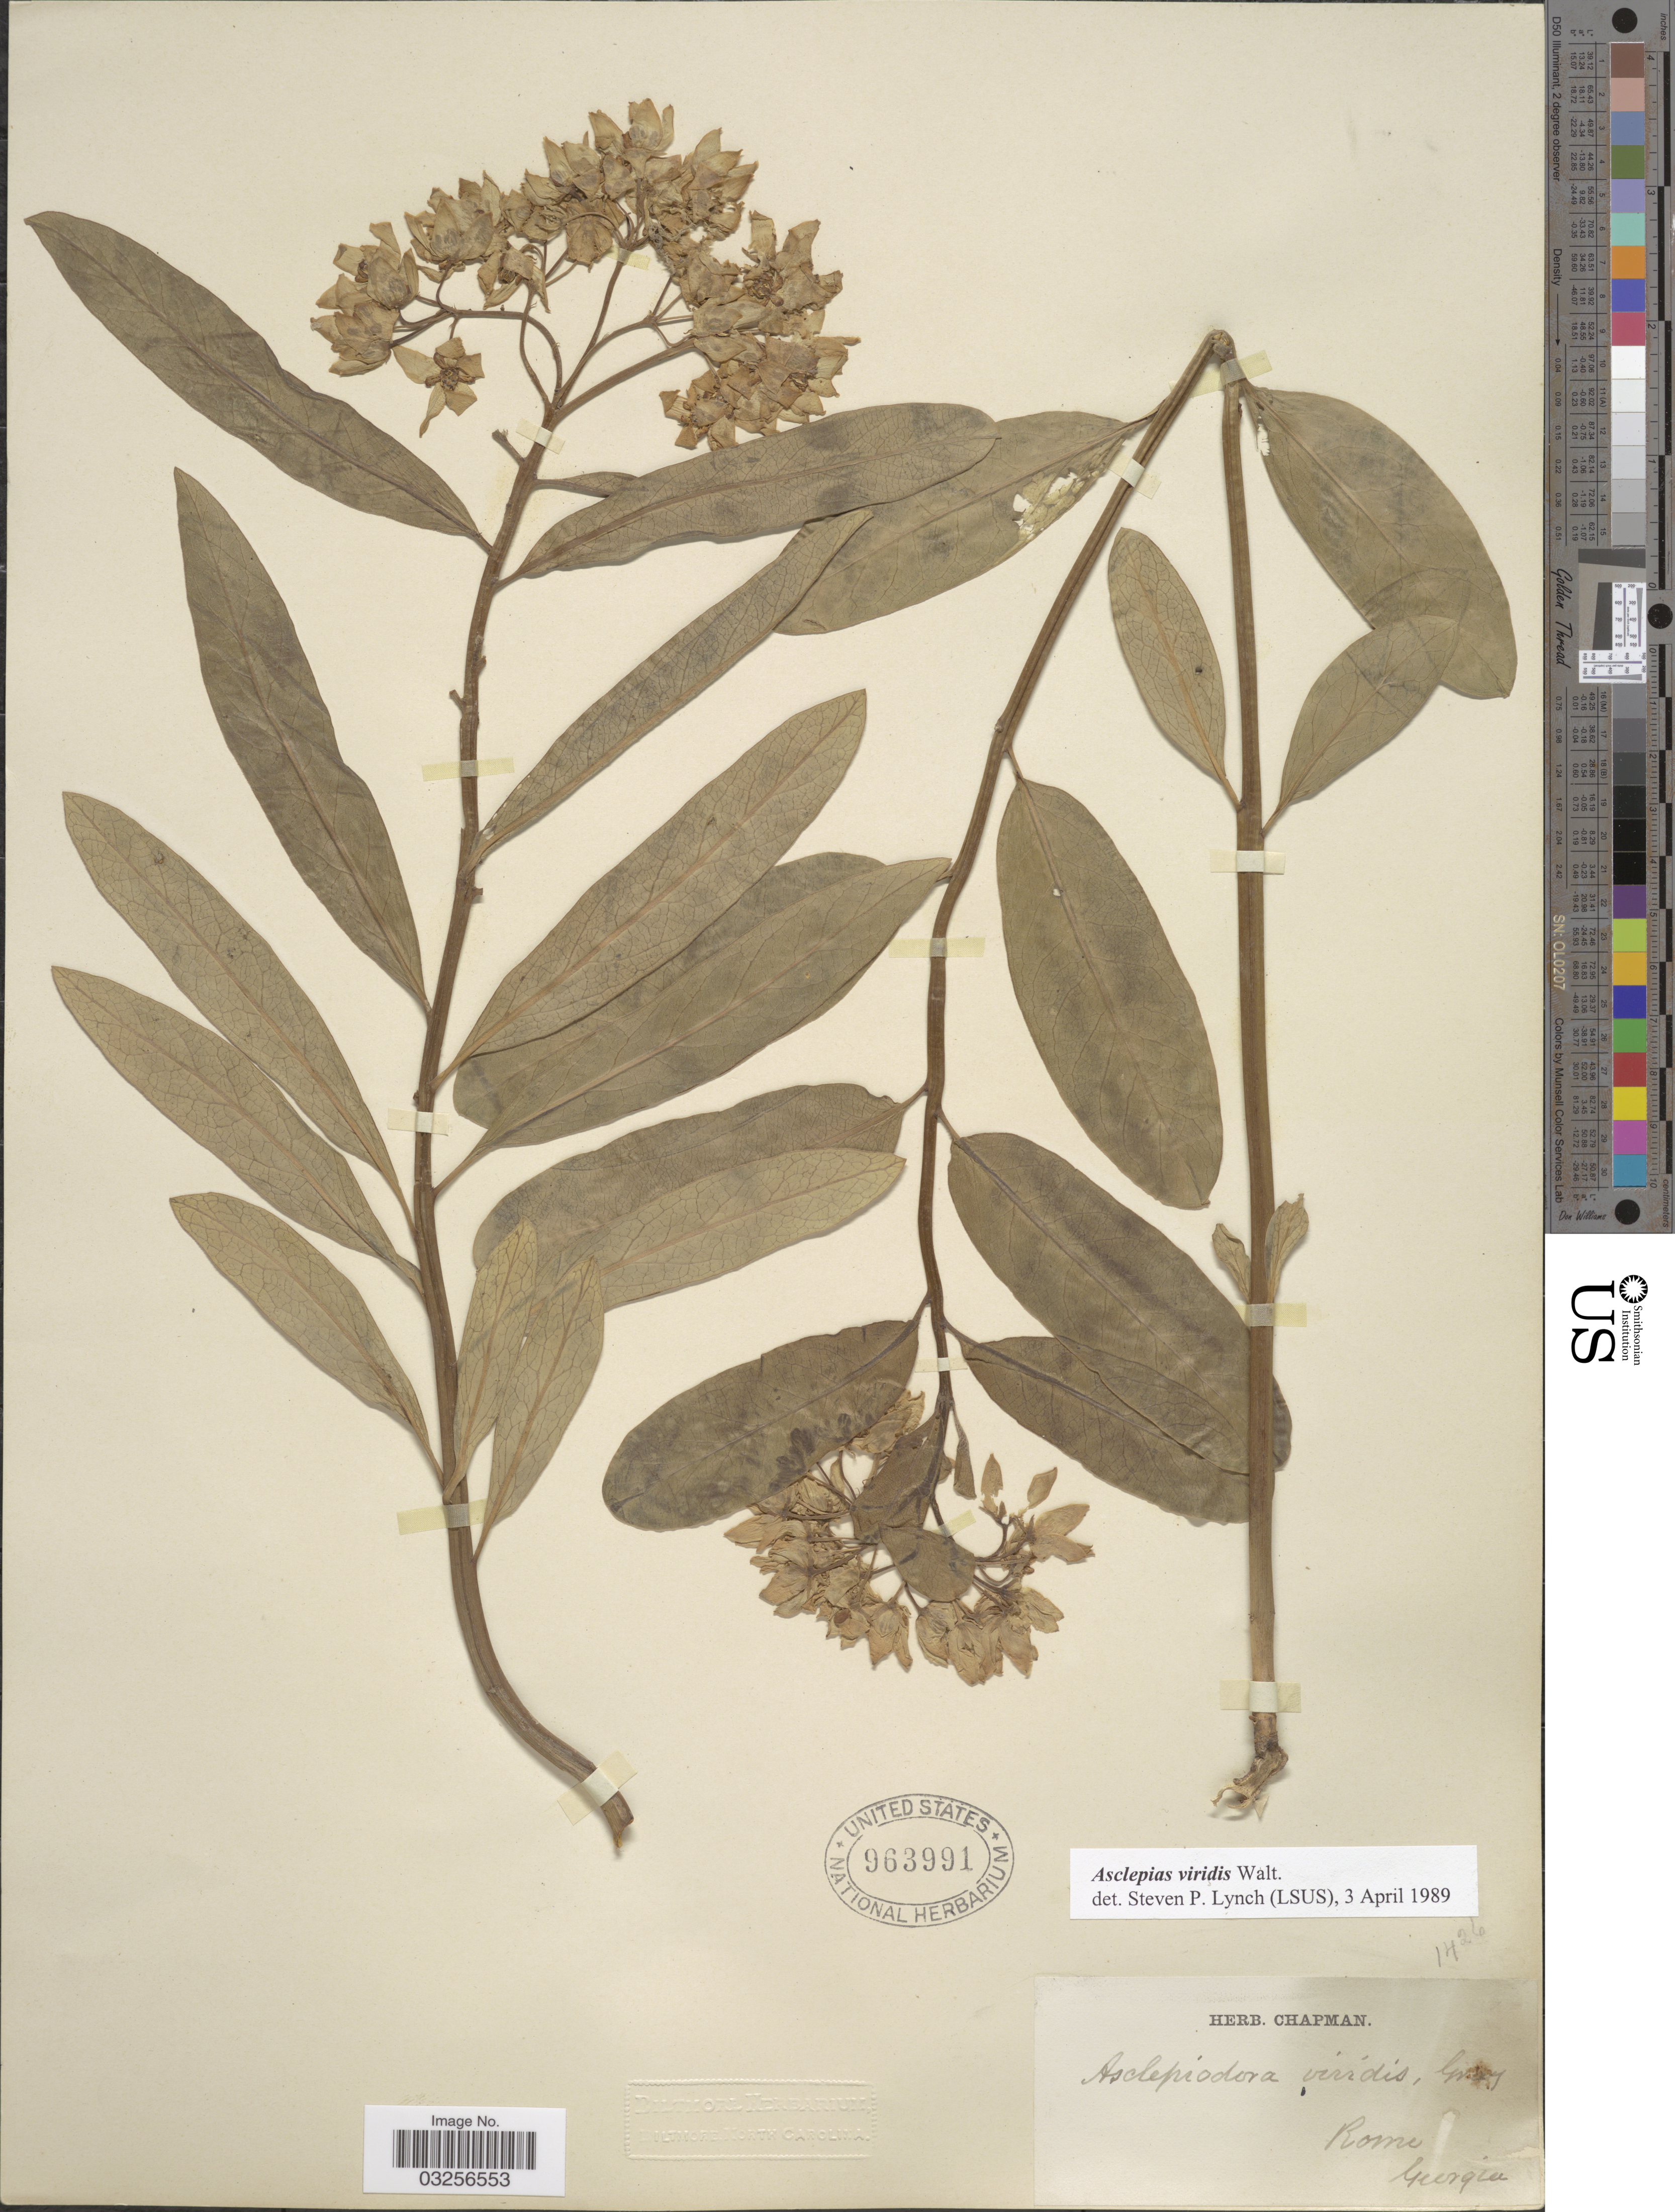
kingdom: Plantae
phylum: Tracheophyta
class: Magnoliopsida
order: Gentianales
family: Apocynaceae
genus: Asclepias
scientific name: Asclepias viridis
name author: Walter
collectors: ex herb. Chapman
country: United States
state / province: Georgia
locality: Rome.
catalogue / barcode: US 963991